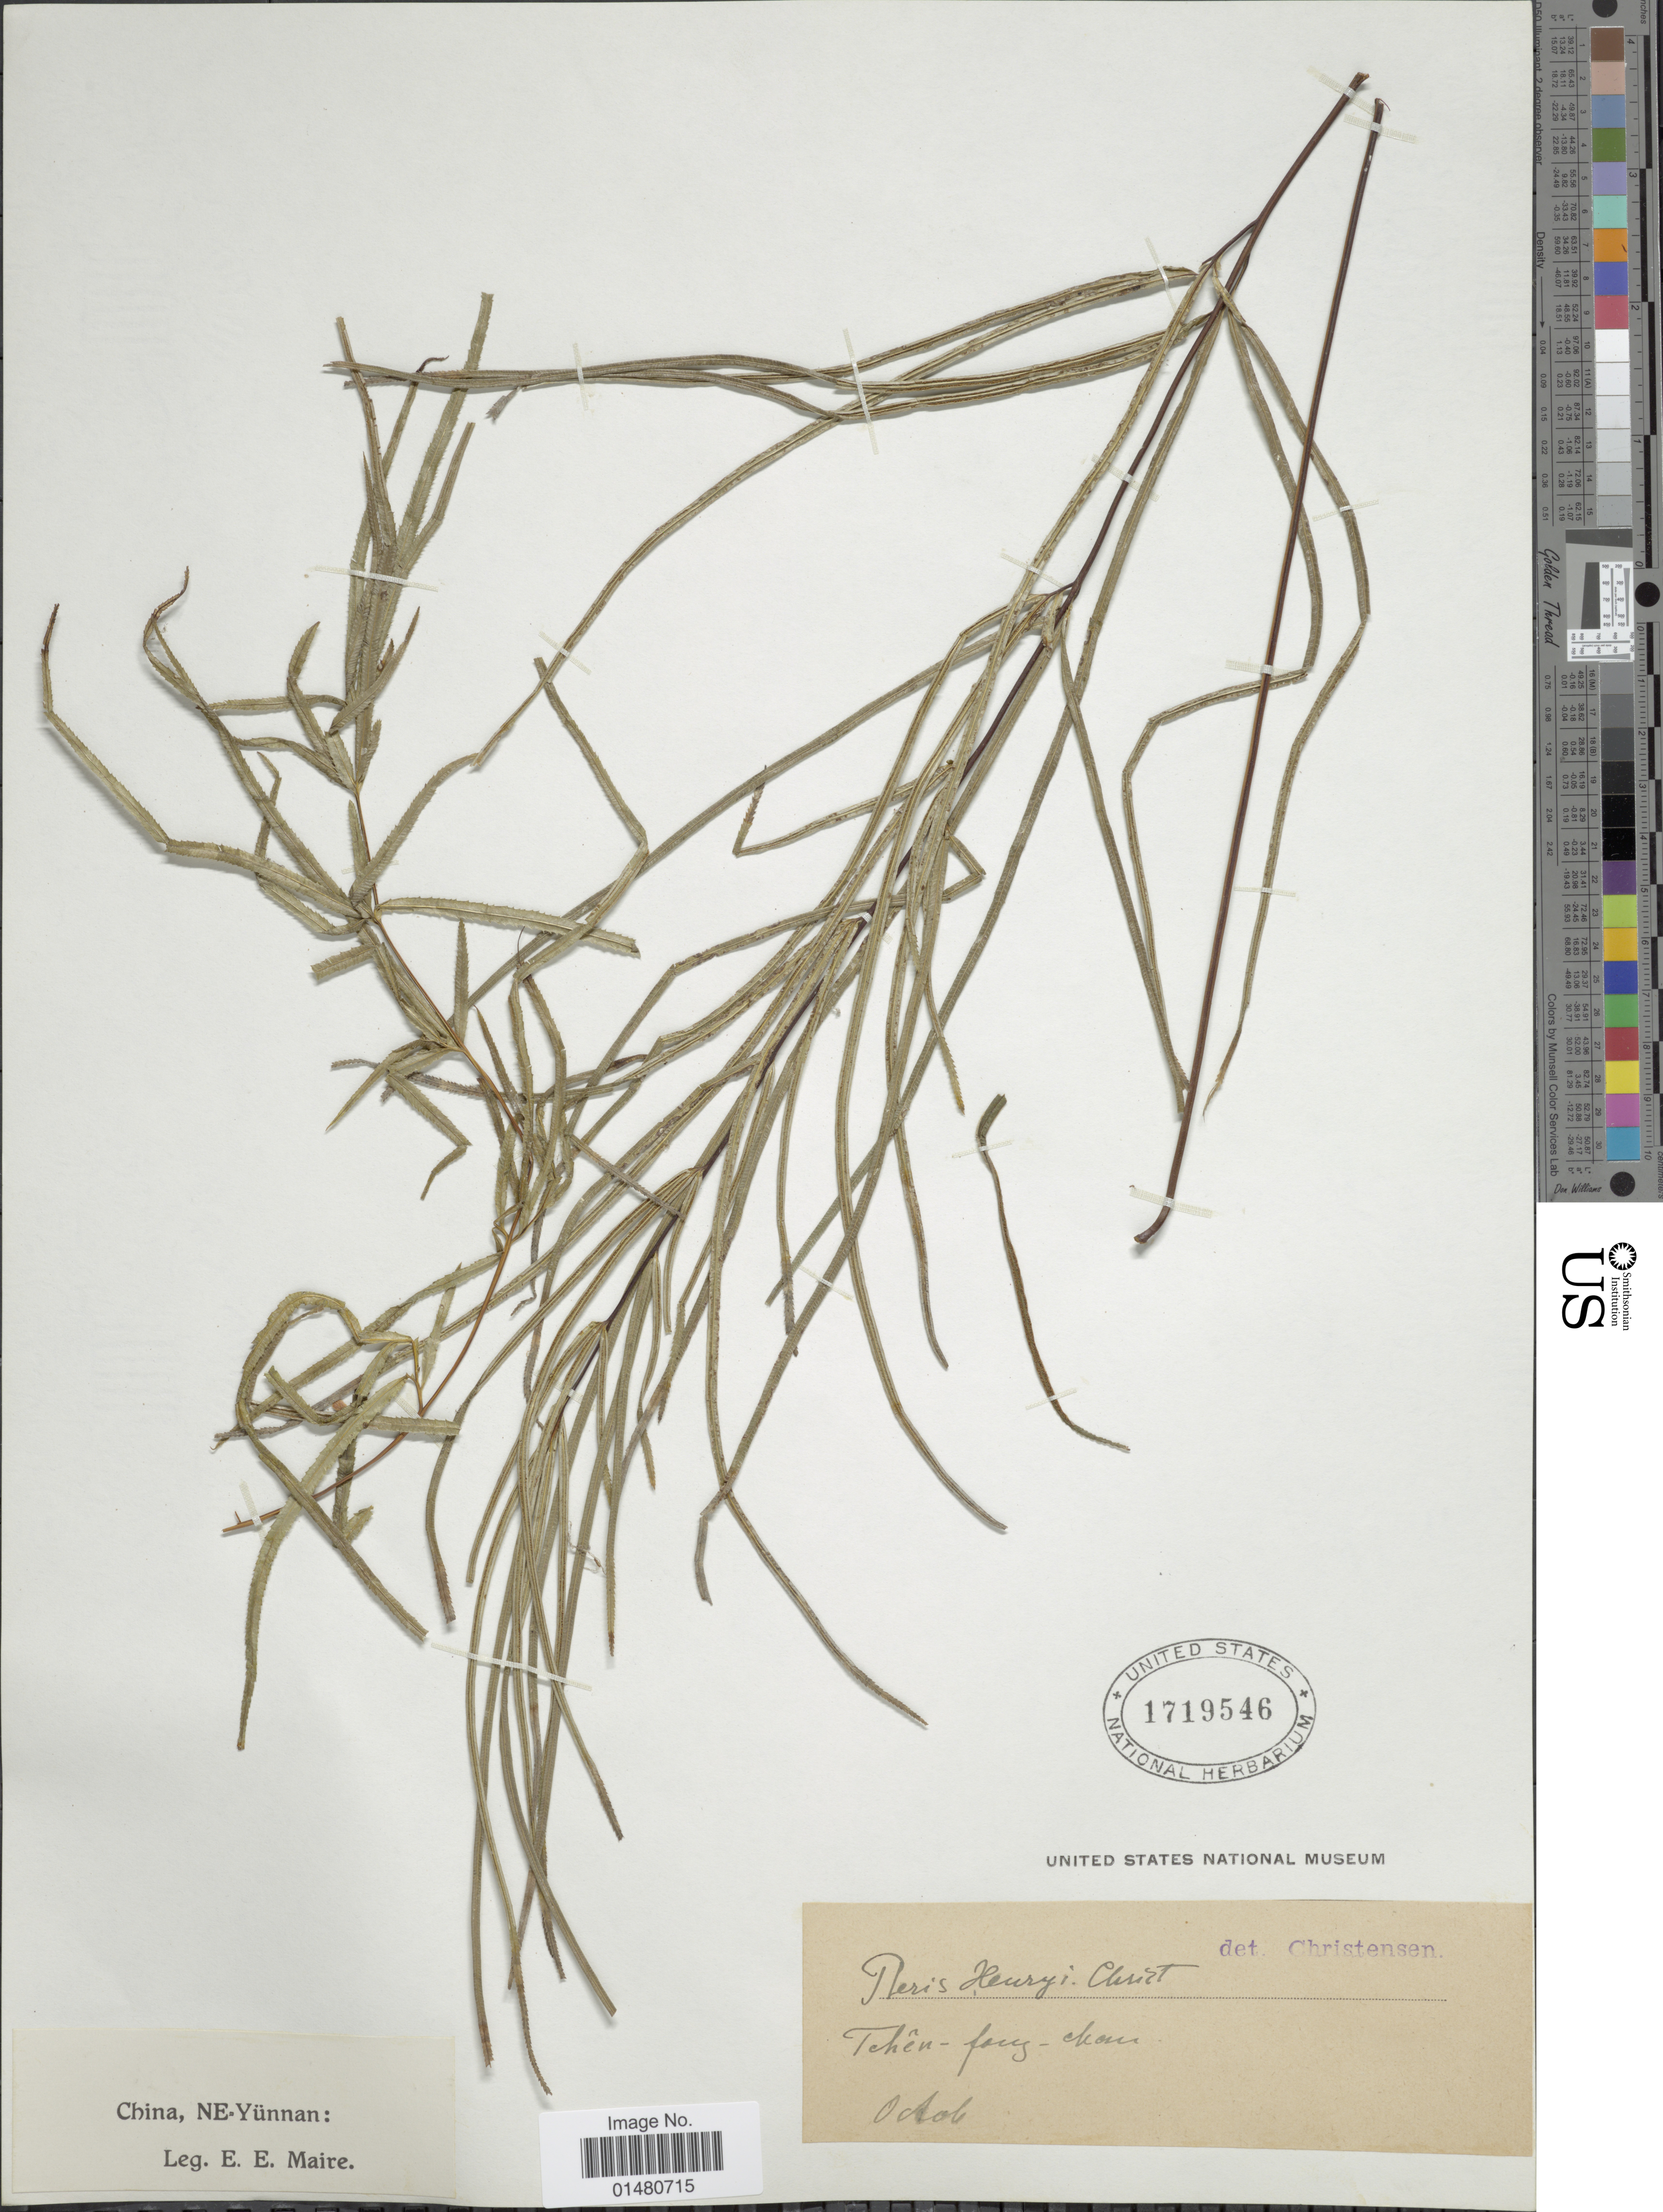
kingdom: Plantae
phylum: Tracheophyta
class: Polypodiopsida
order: Polypodiales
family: Pteridaceae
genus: Pteris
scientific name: Pteris henryi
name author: Christ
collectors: E. E. Maire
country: China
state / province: Yunnan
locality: NE-Yünnan, Tchên-chan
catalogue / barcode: US 1719546